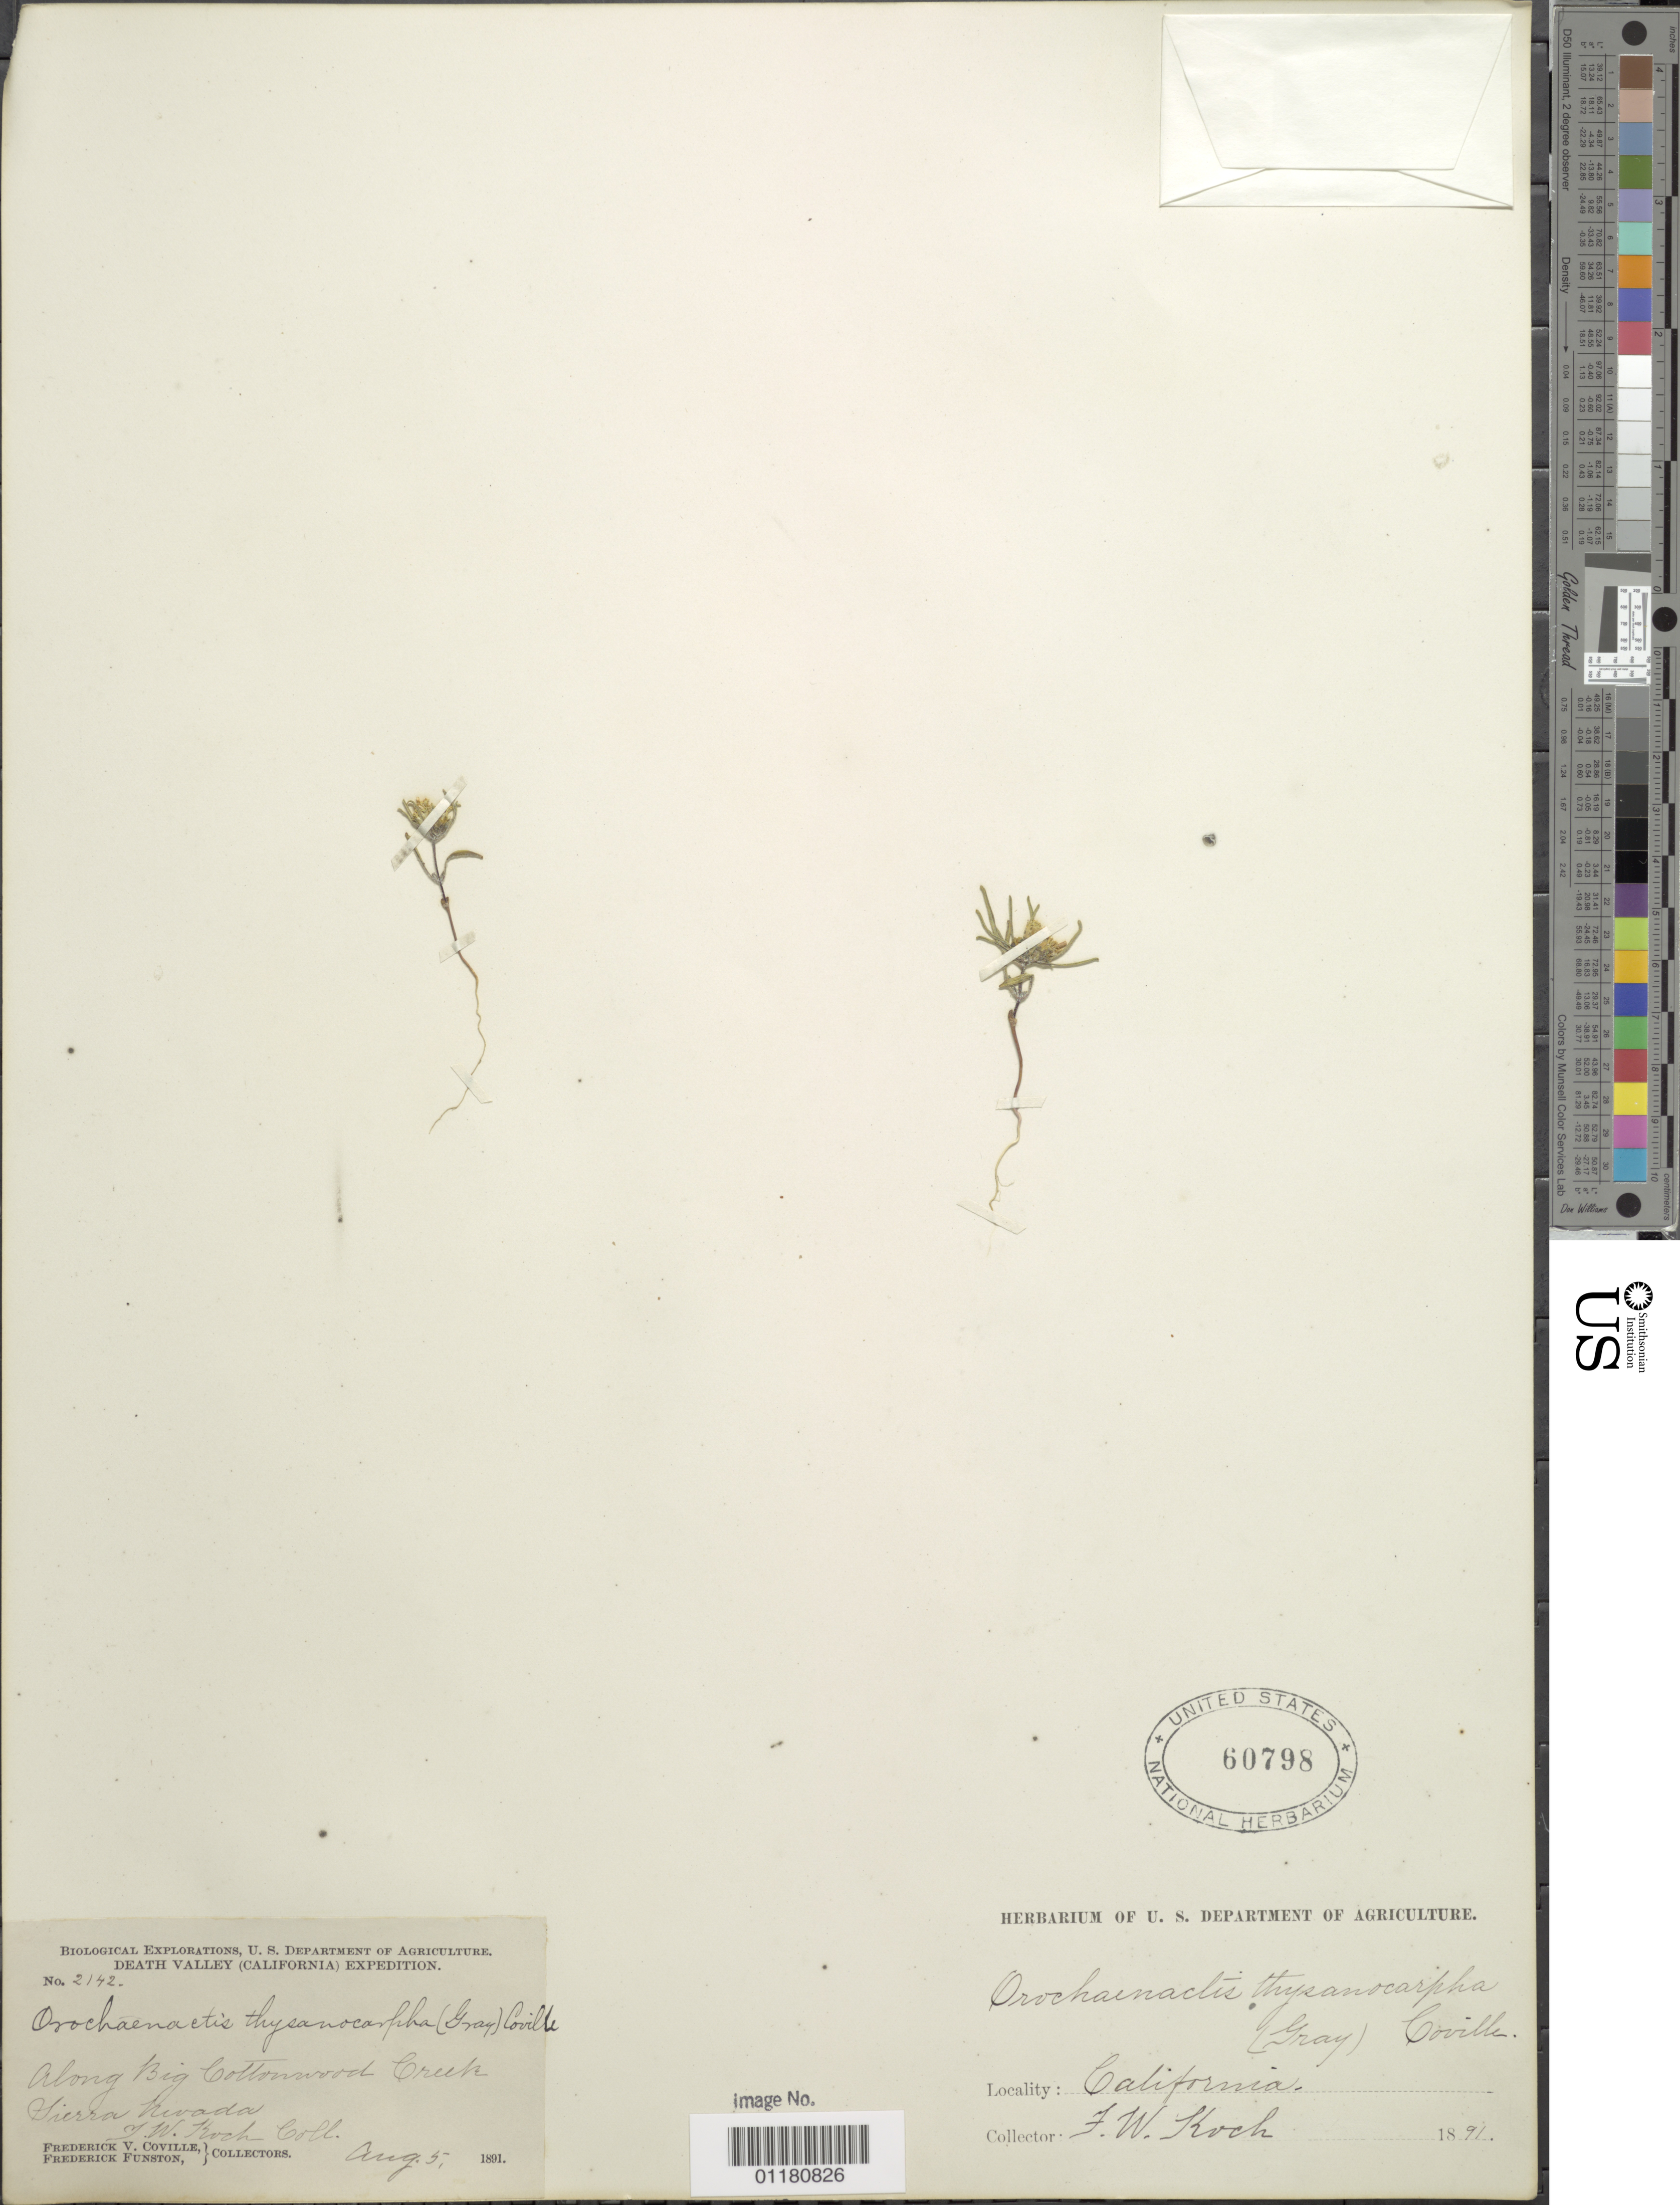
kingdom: Plantae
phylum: Tracheophyta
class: Magnoliopsida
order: Asterales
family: Asteraceae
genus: Orochaenactis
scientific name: Orochaenactis thysanocarpha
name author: (A. Gray) Coville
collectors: F. W. Koch, F. V. Coville & F. Funston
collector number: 2142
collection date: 1891-08-05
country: United States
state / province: California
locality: along Big Cottonwood Creek, Sierra Nevada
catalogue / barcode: US 60798